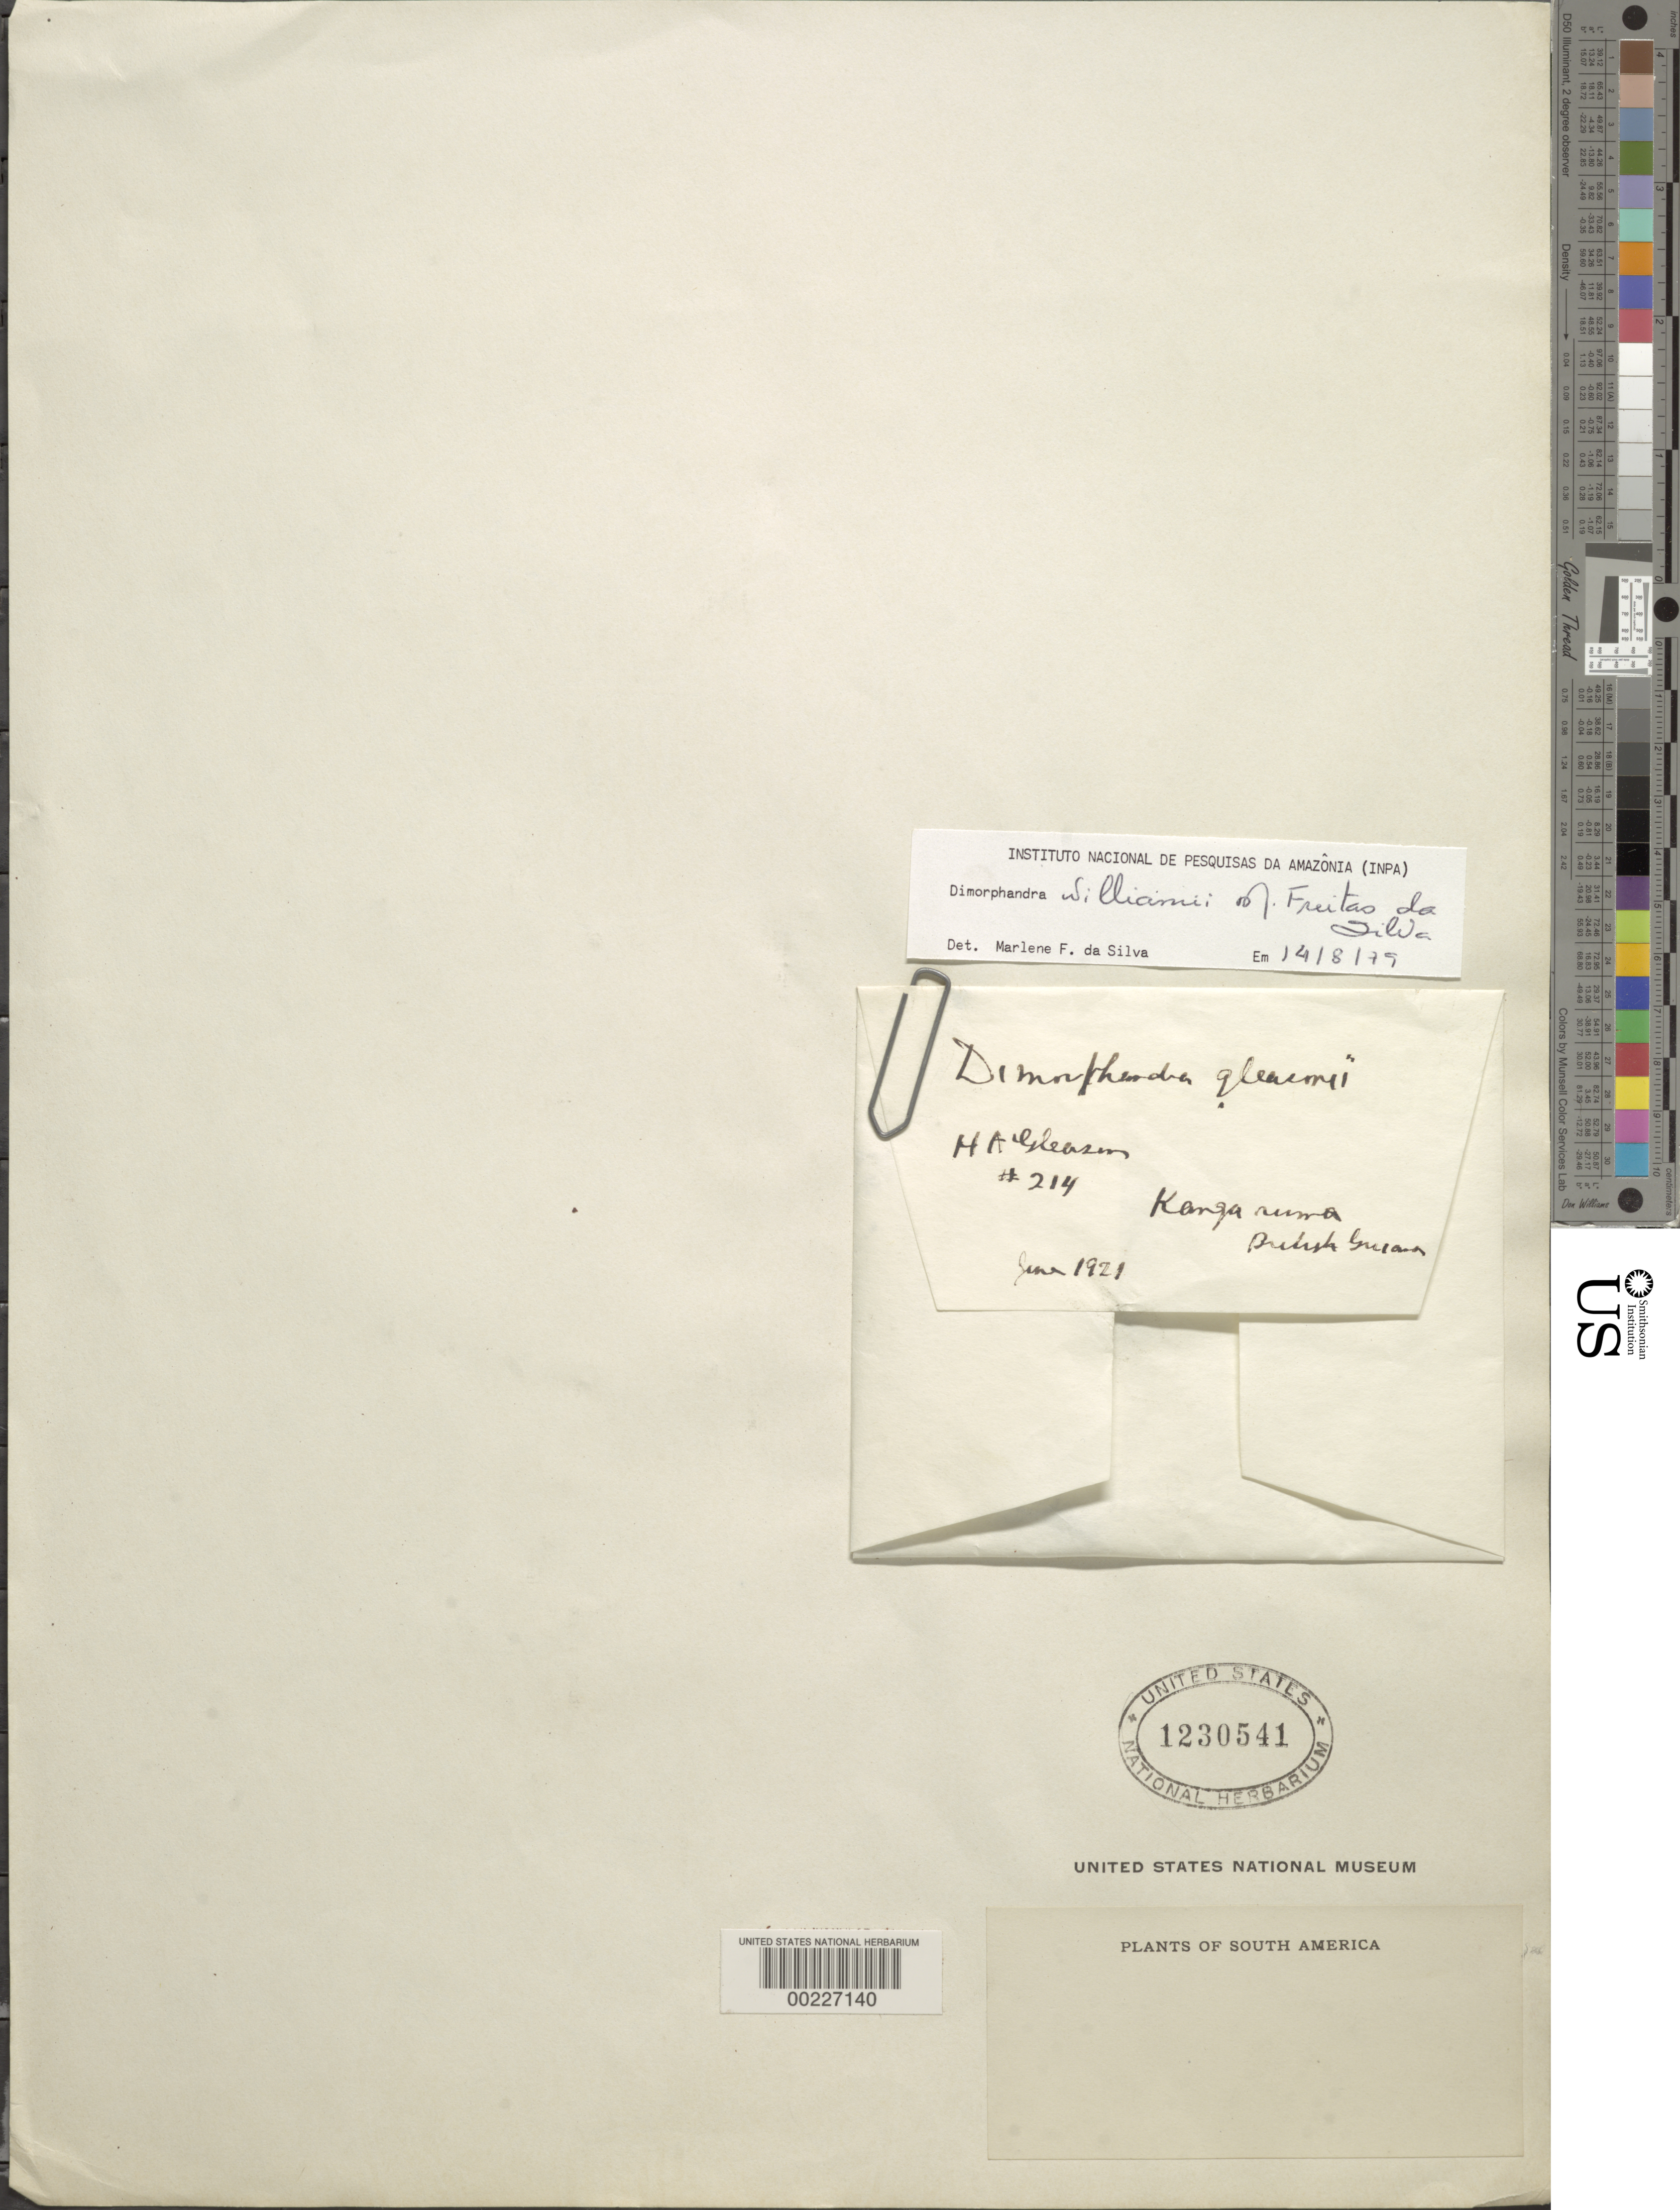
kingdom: Plantae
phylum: Tracheophyta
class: Magnoliopsida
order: Fabales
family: Fabaceae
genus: Dimorphandra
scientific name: Dimorphandra williamii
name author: M.F. Silva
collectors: H. A. Gleason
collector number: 214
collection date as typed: Jun 1921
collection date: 1921-06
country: Guyana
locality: Kangruma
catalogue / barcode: US 1230541